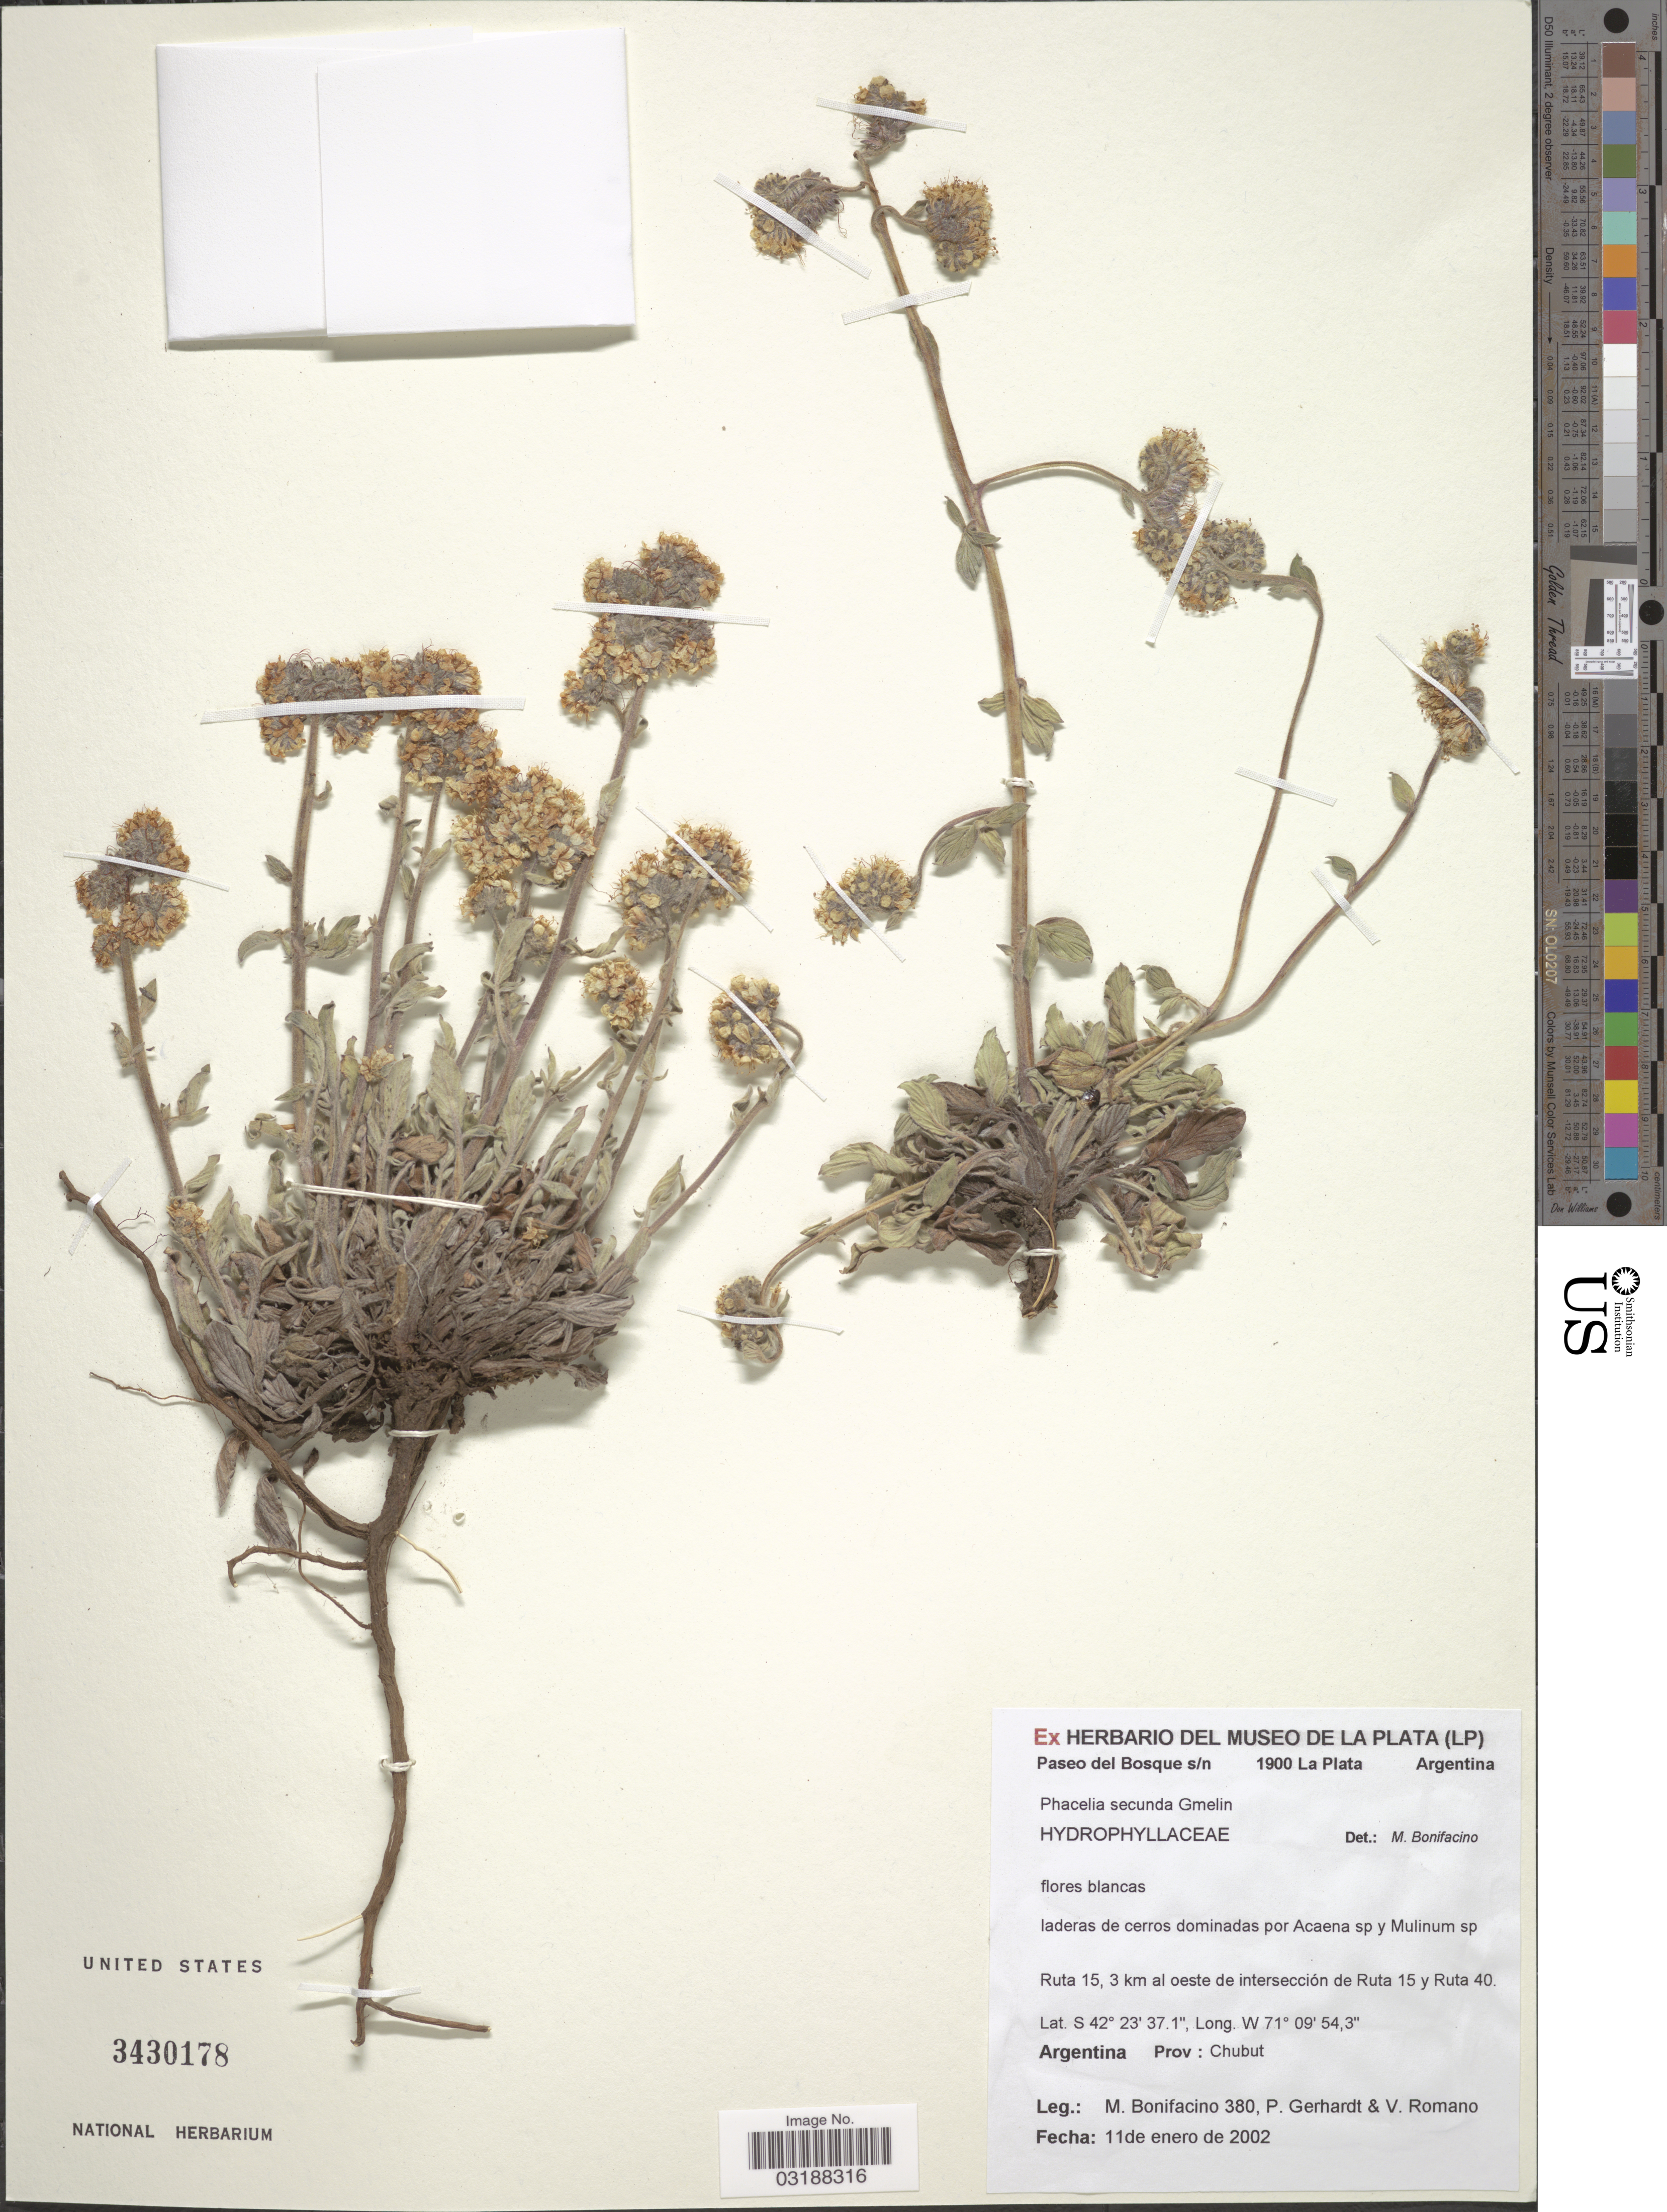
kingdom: Plantae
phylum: Tracheophyta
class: Magnoliopsida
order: Boraginales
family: Hydrophyllaceae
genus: Phacelia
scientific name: Phacelia secunda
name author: J.F. Gmel.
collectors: M. Bonifacino, P. Gerhardt & V. Romano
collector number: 0380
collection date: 2002-01-11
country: Argentina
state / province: Chubut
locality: Ruta 15, 3 km al oeste de inersección de Ruta 15 y Ruta 40. Prov: Chubut.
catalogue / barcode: US 3430178